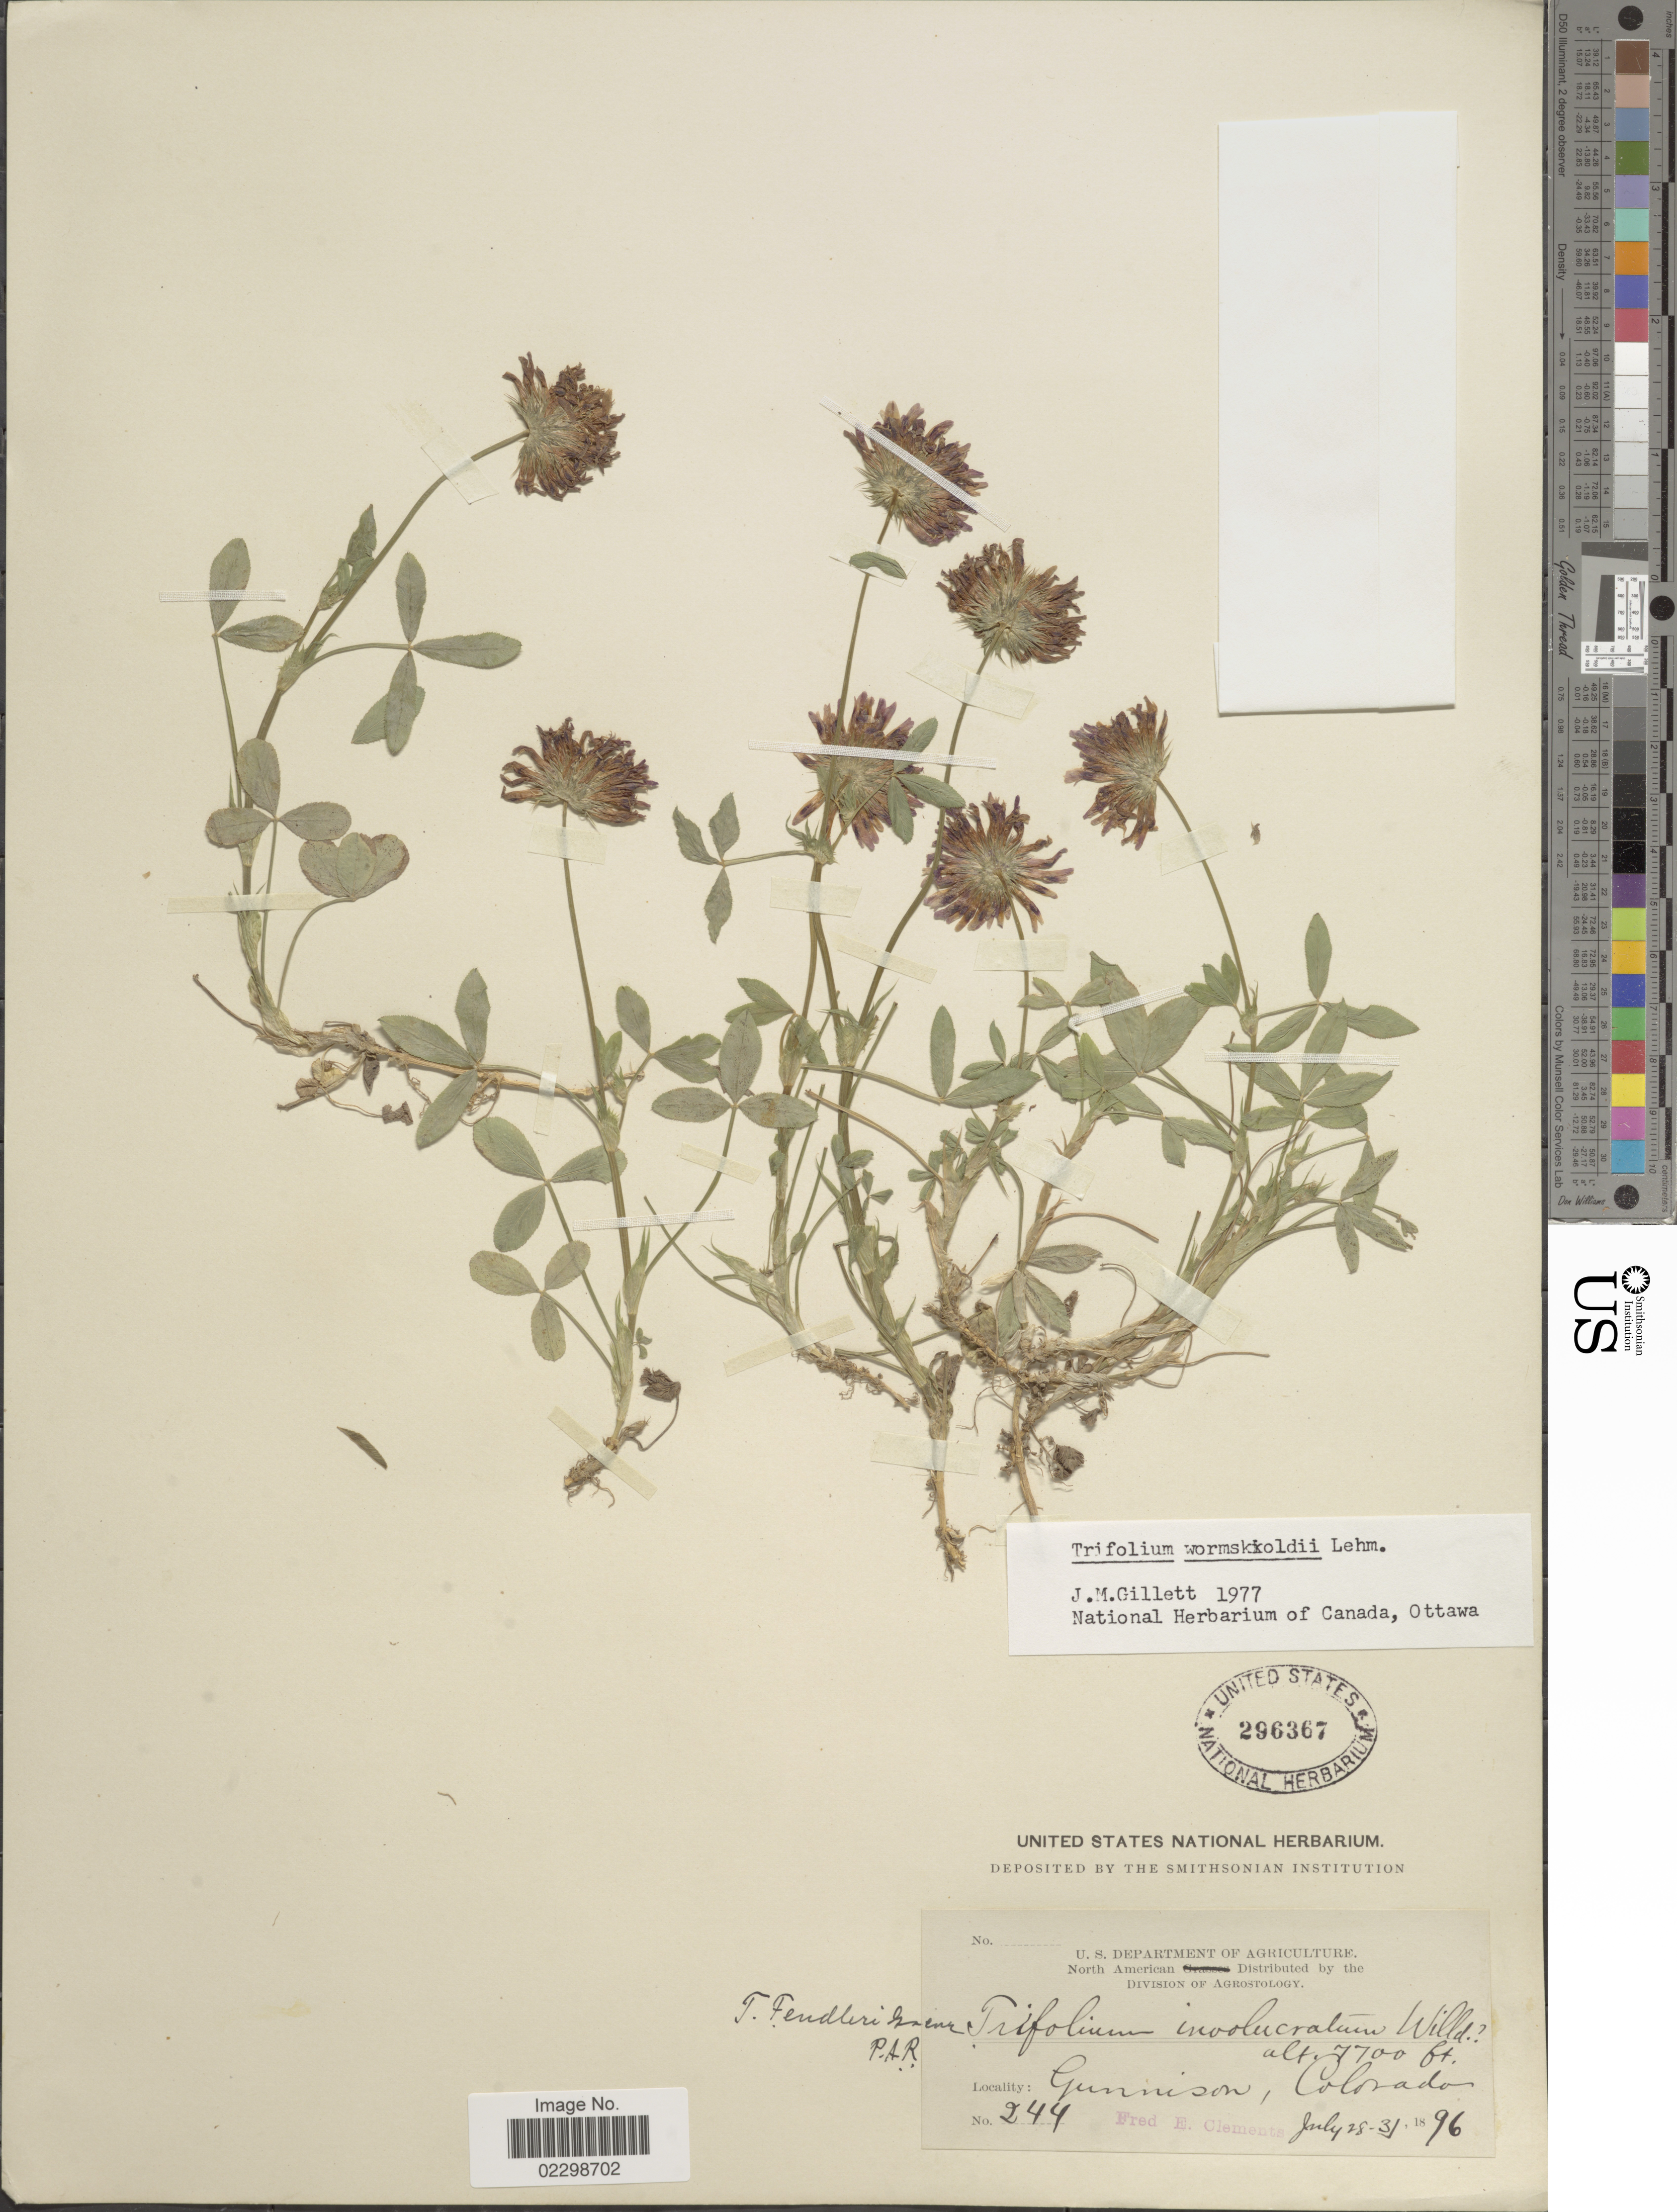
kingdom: Plantae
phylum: Tracheophyta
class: Magnoliopsida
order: Fabales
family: Fabaceae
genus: Trifolium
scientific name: Trifolium wormskioldii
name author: Lehm.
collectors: F. E. Clements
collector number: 244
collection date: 1896-07-28/1896-07-31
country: United States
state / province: Colorado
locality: Gunnison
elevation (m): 2347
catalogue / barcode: US 296367